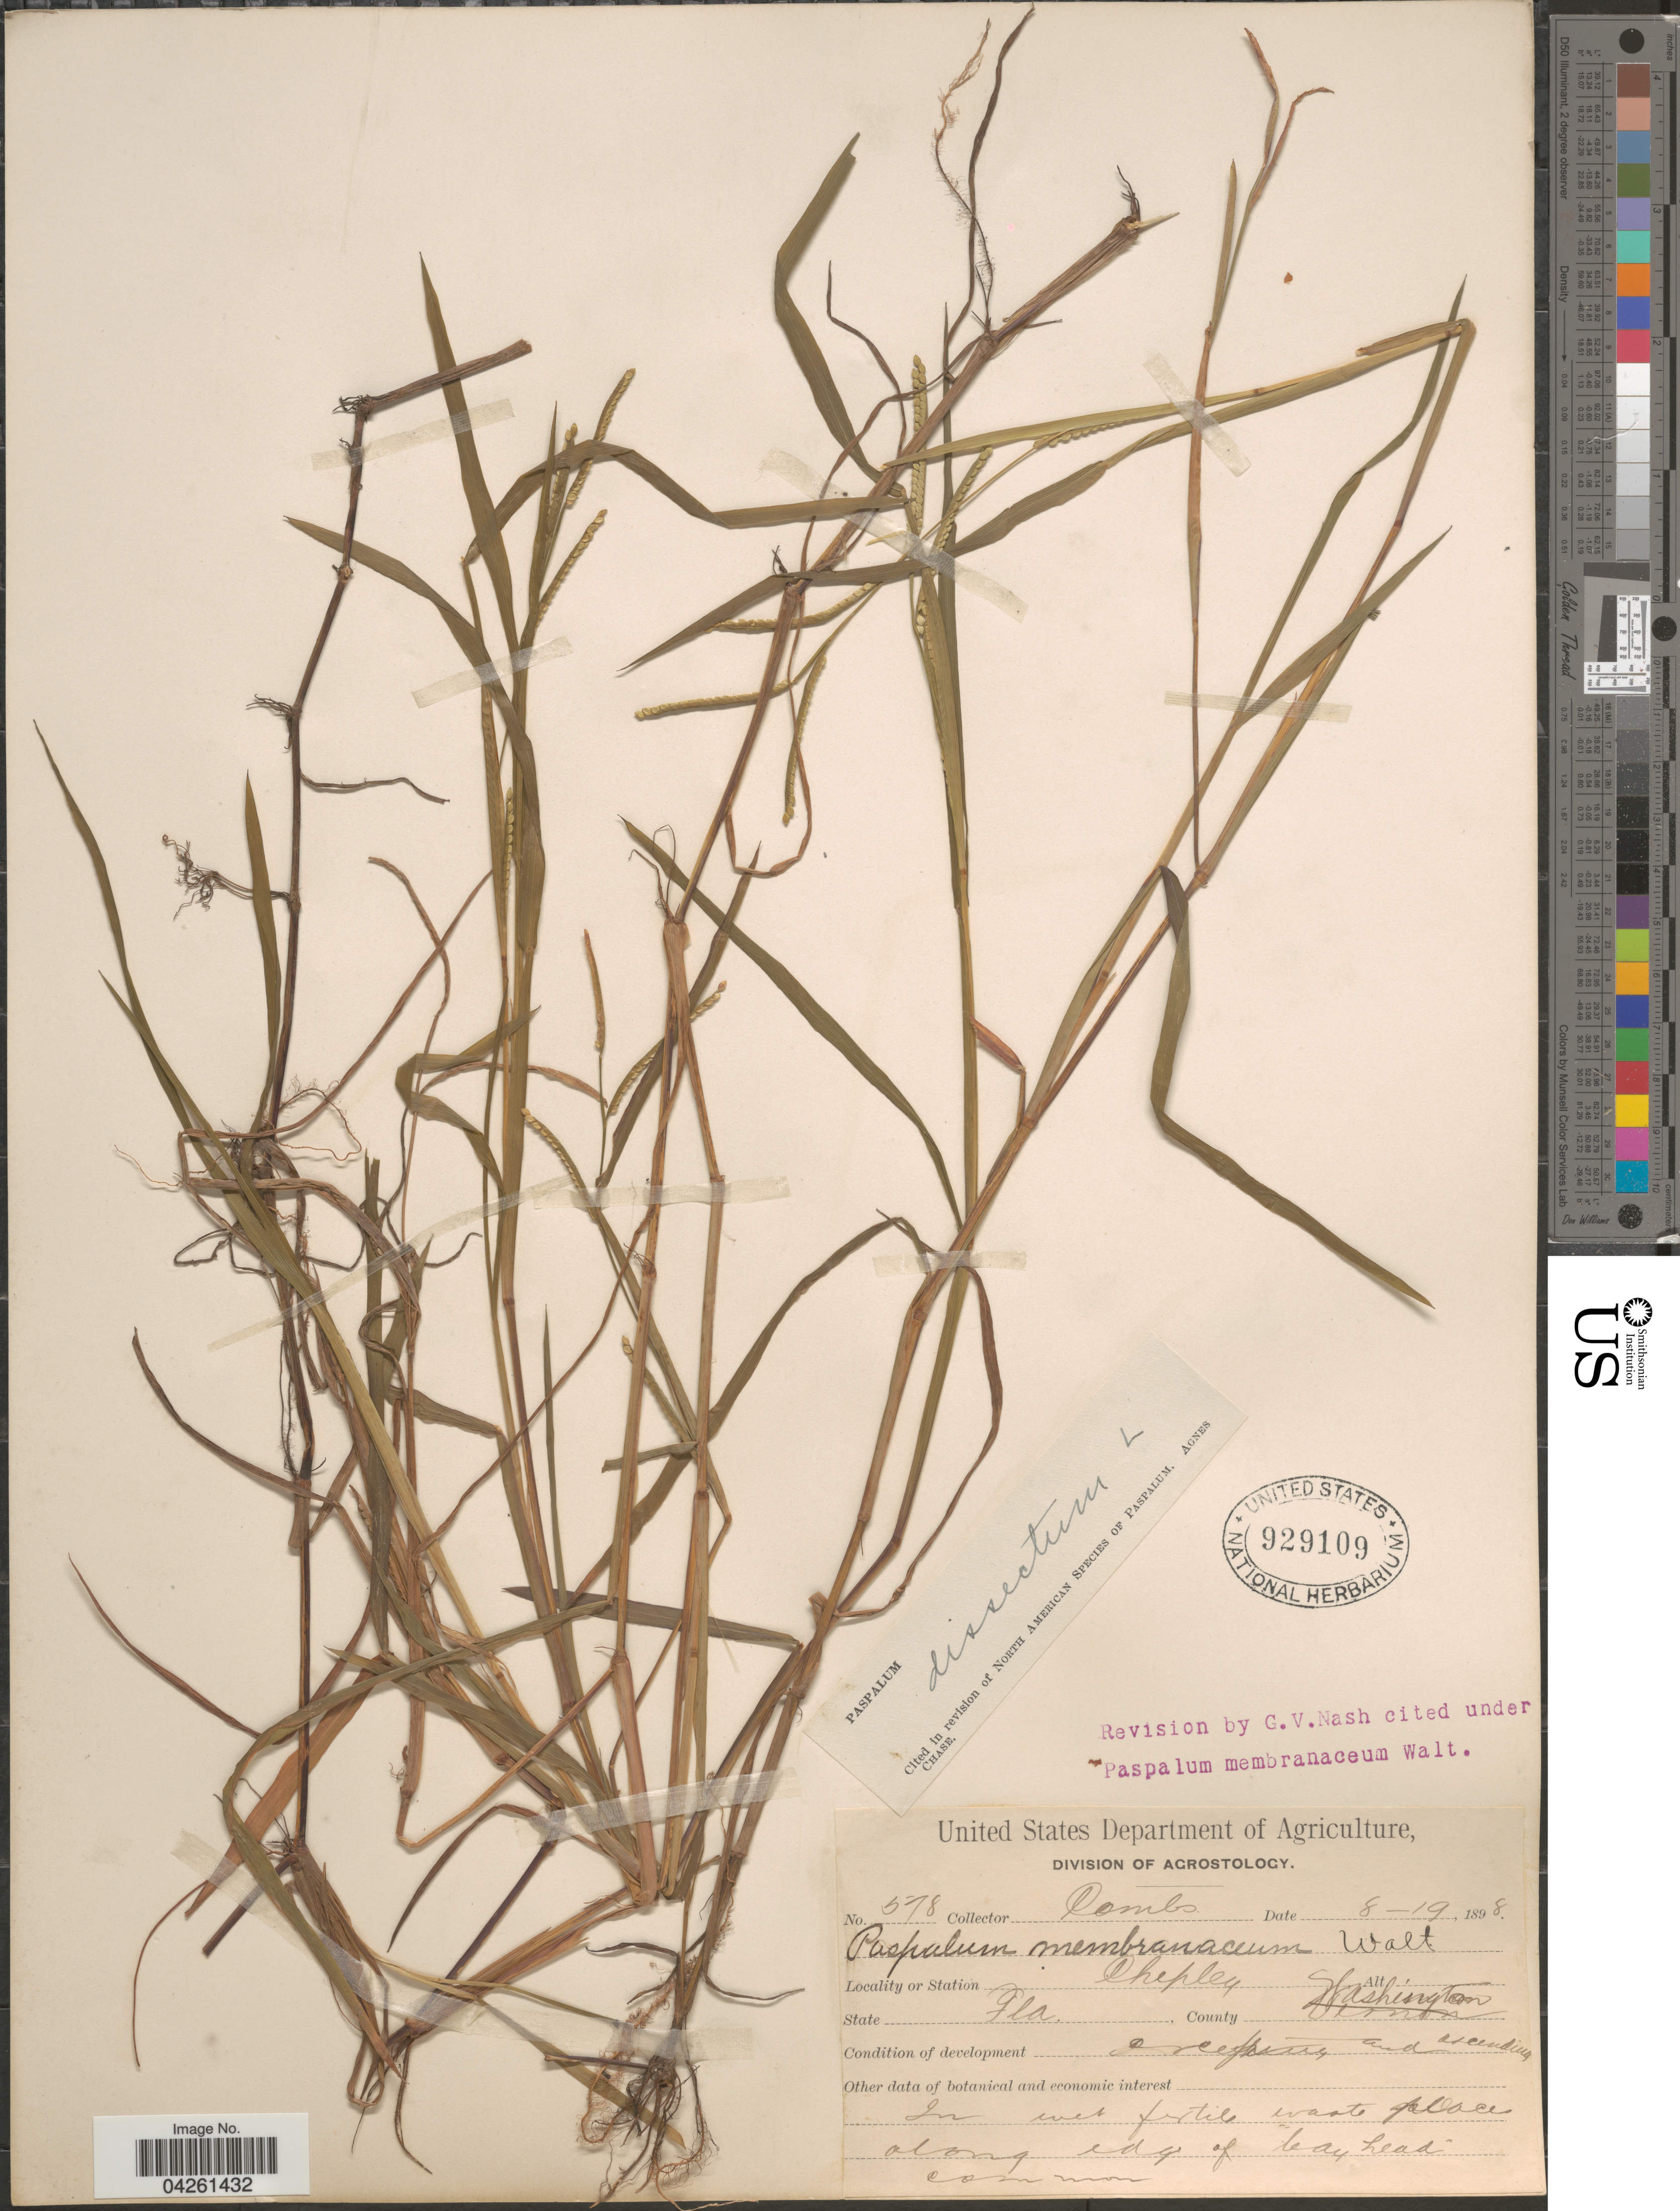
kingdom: Plantae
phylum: Tracheophyta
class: Liliopsida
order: Poales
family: Poaceae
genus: Paspalum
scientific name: Paspalum dissectum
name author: (L.) L.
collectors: -. Combs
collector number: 578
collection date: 1898-08-19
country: United States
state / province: Florida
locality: Chepley. County Washington.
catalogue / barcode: US 929109